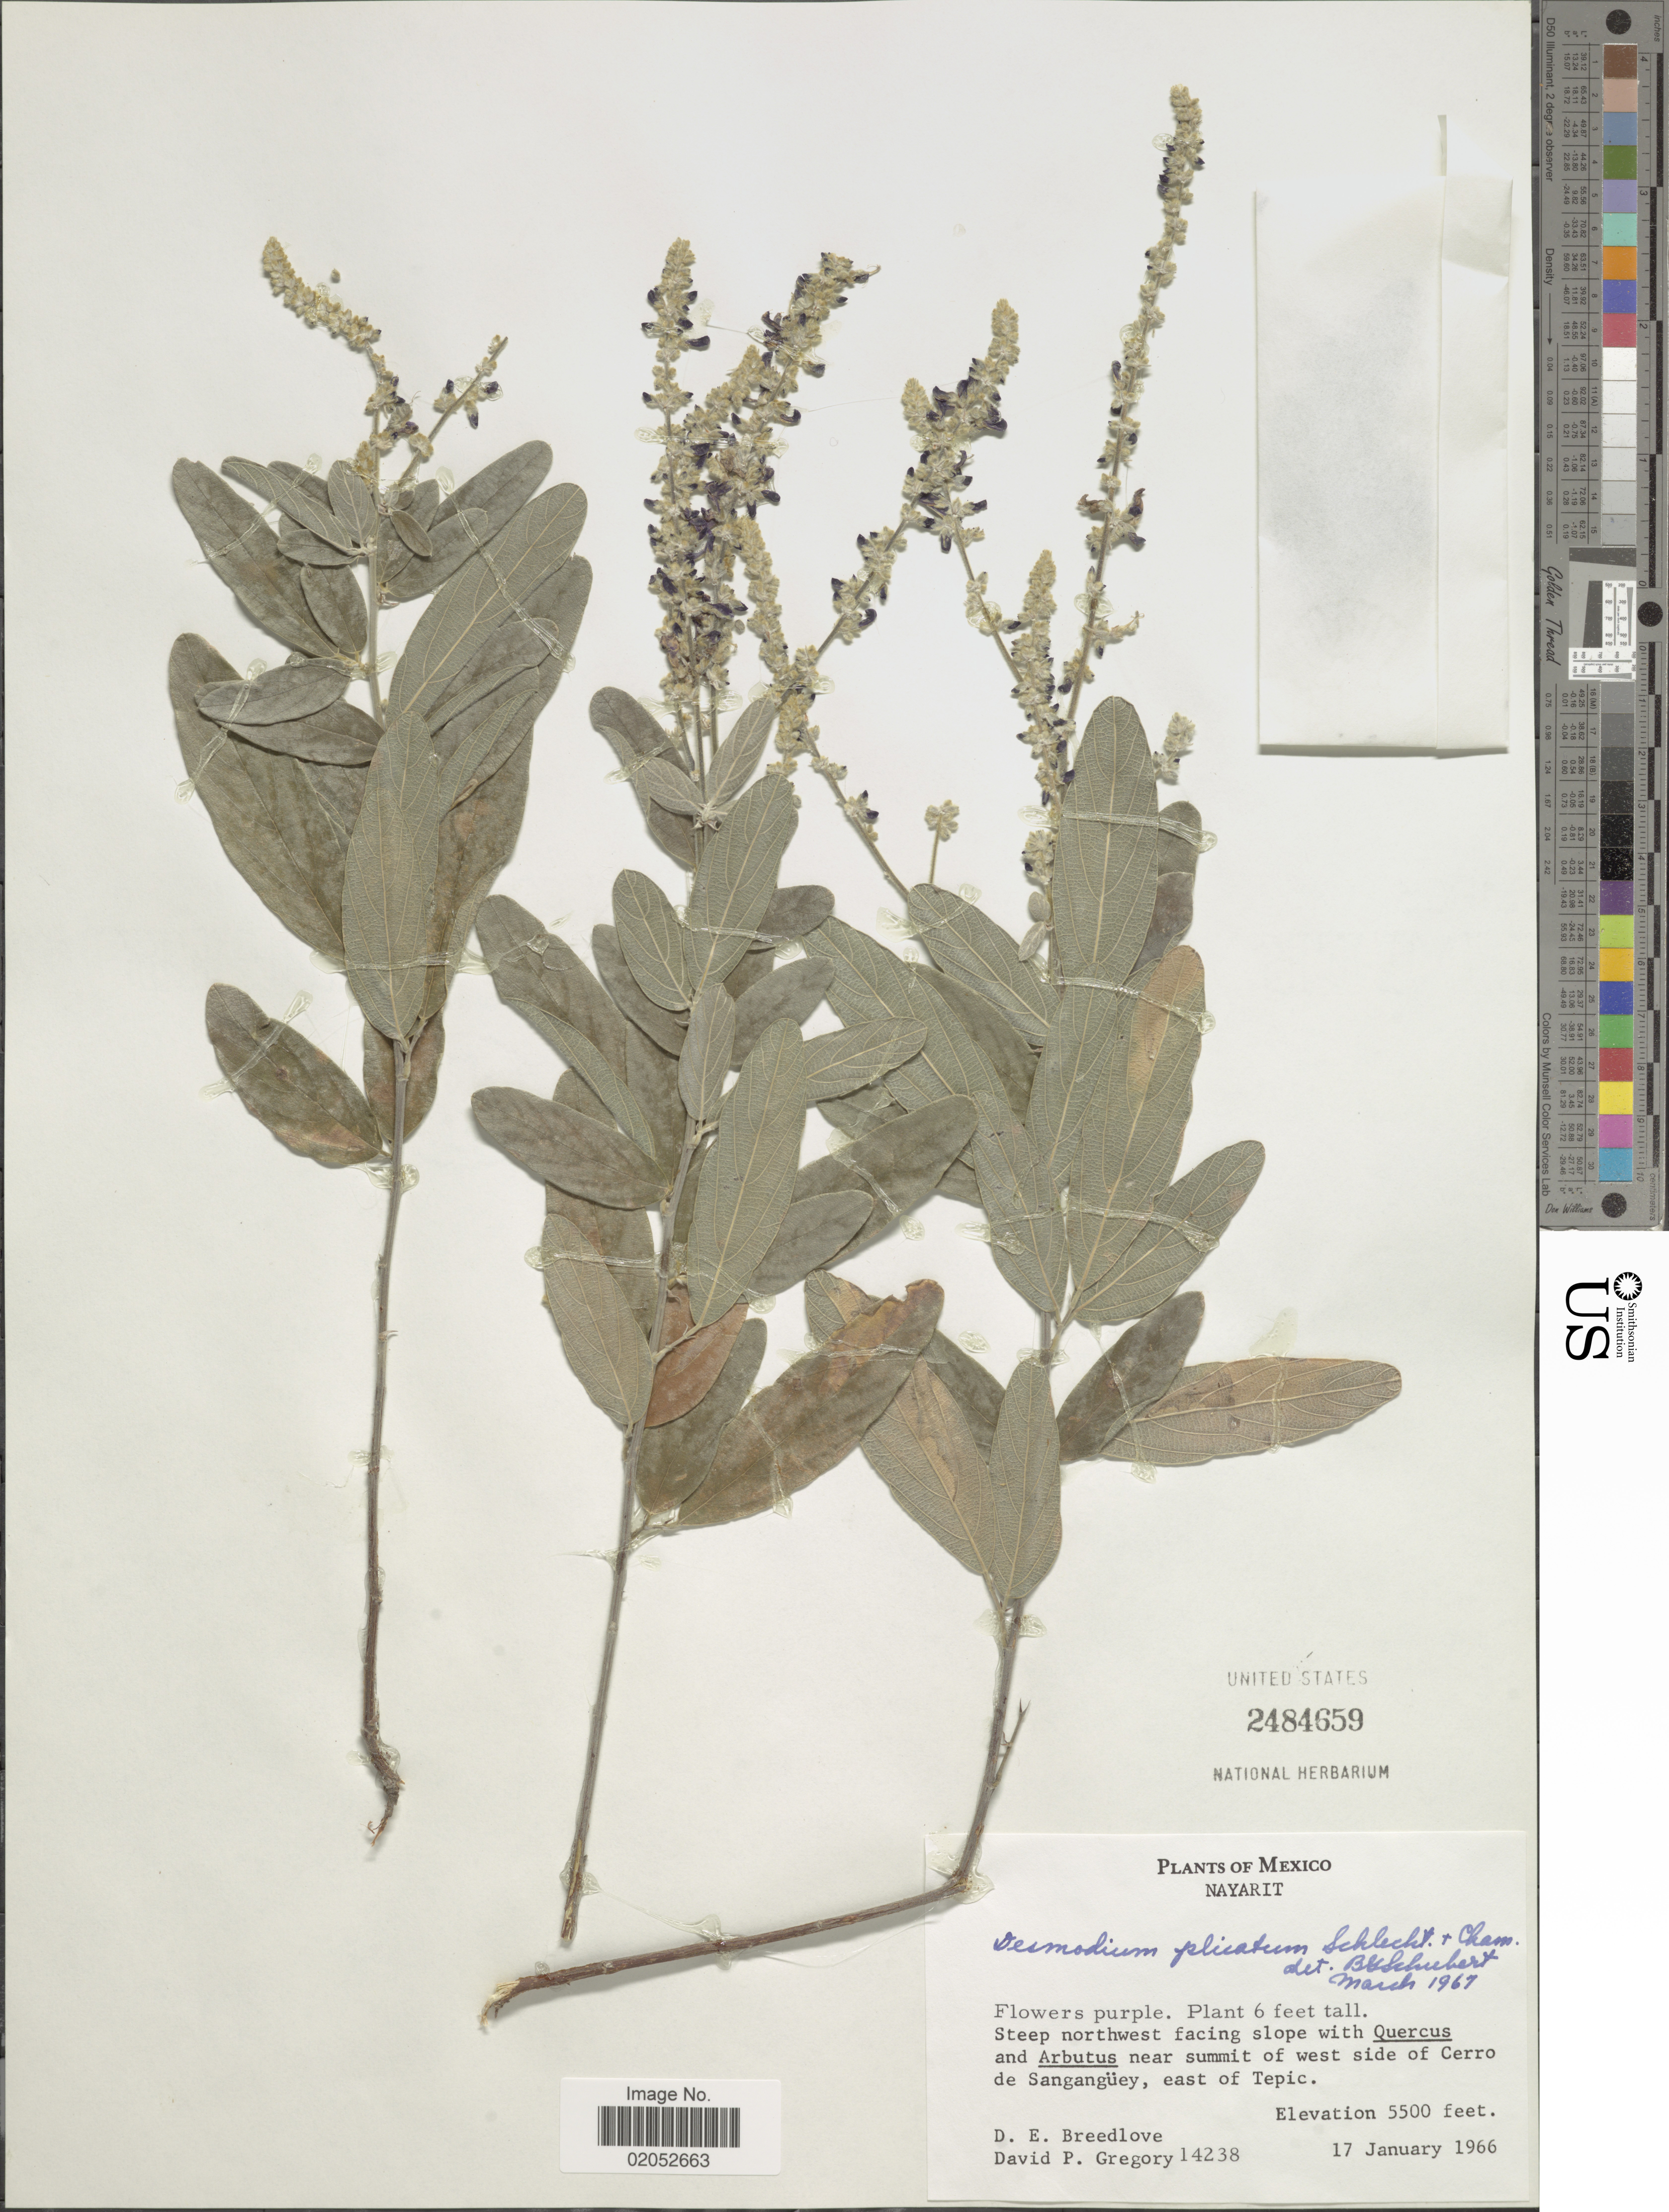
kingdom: Plantae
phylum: Tracheophyta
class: Magnoliopsida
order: Fabales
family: Fabaceae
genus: Desmodium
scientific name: Desmodium plicatum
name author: Schltdl. & Cham.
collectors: D. E. Breedlove & D. Gregory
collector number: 14238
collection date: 1966-01-17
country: Mexico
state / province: Nayarit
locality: Steep northwest facing slope, near summit of west side of Cerro de Sanganuey, east of Tepic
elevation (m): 1676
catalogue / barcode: US 2484659